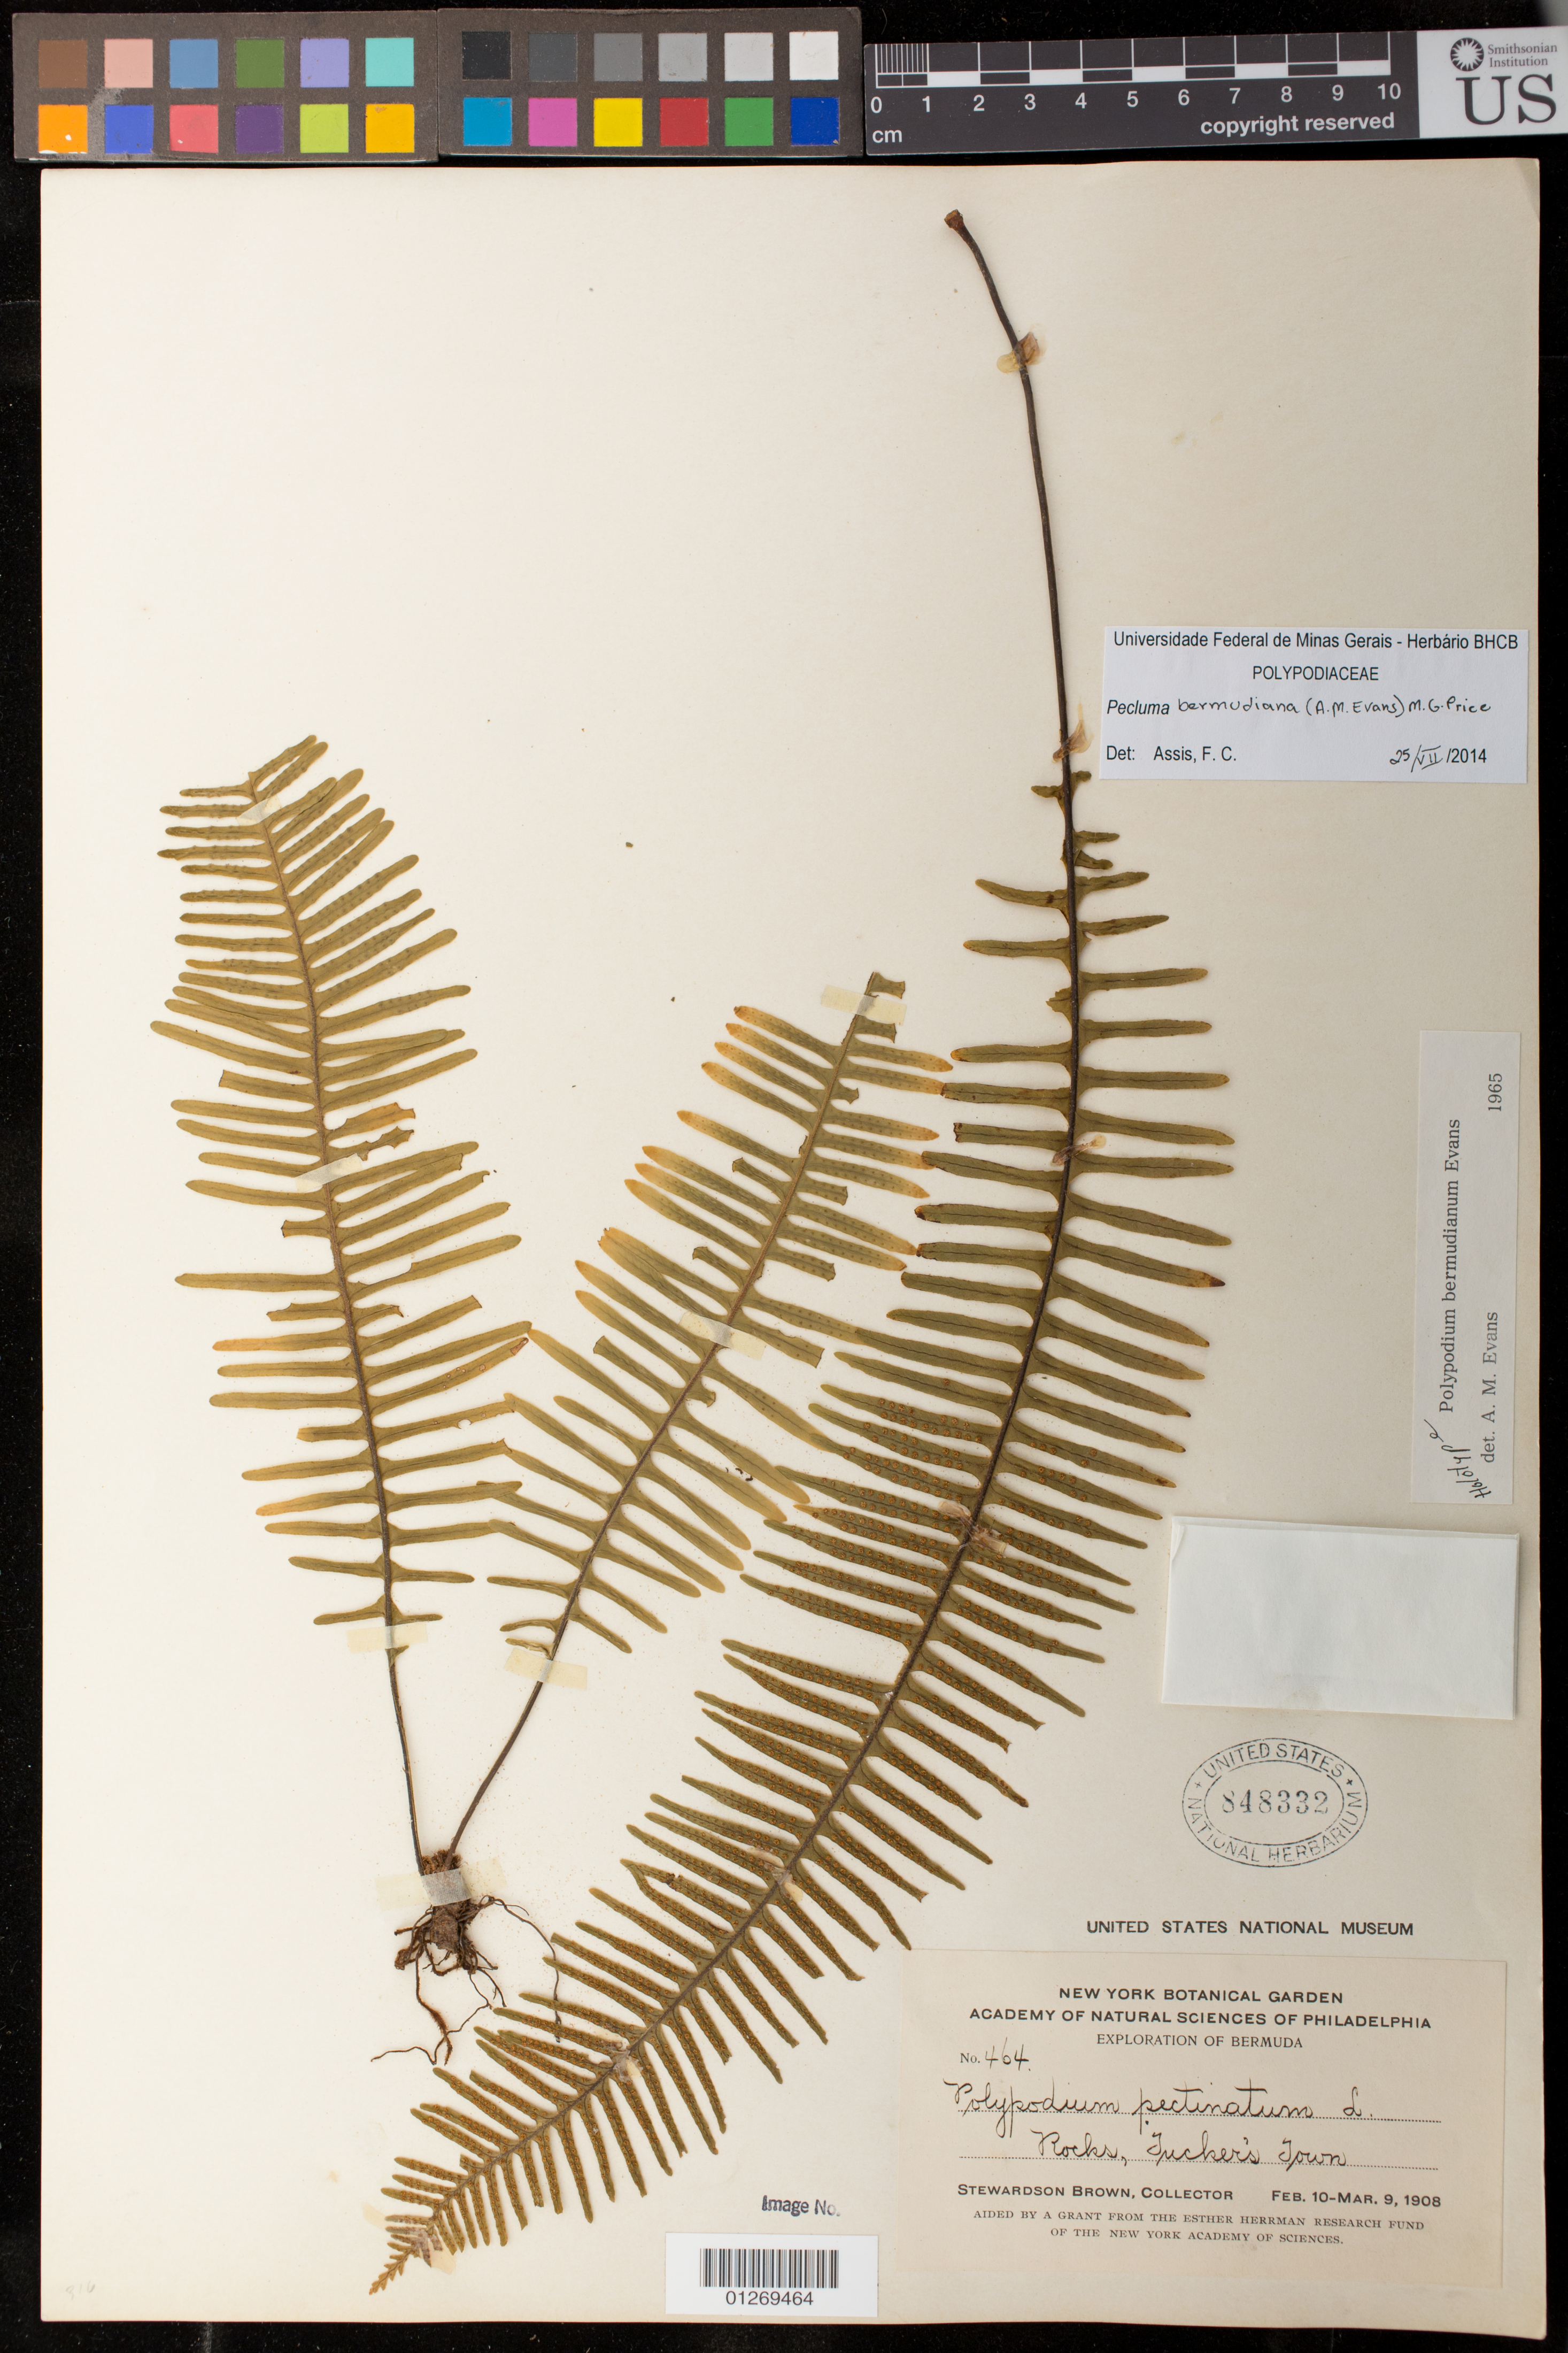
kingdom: Plantae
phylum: Tracheophyta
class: Polypodiopsida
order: Polypodiales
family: Polypodiaceae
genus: Polypodium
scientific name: Polypodium bermudianum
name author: A.M. Evans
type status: Holotype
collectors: S. Brown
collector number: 464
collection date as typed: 10 Feb 1908 to 09 Mar 1908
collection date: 1908-02-10/1908-03-09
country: Bermuda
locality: Tucker's Town.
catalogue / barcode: US 848332